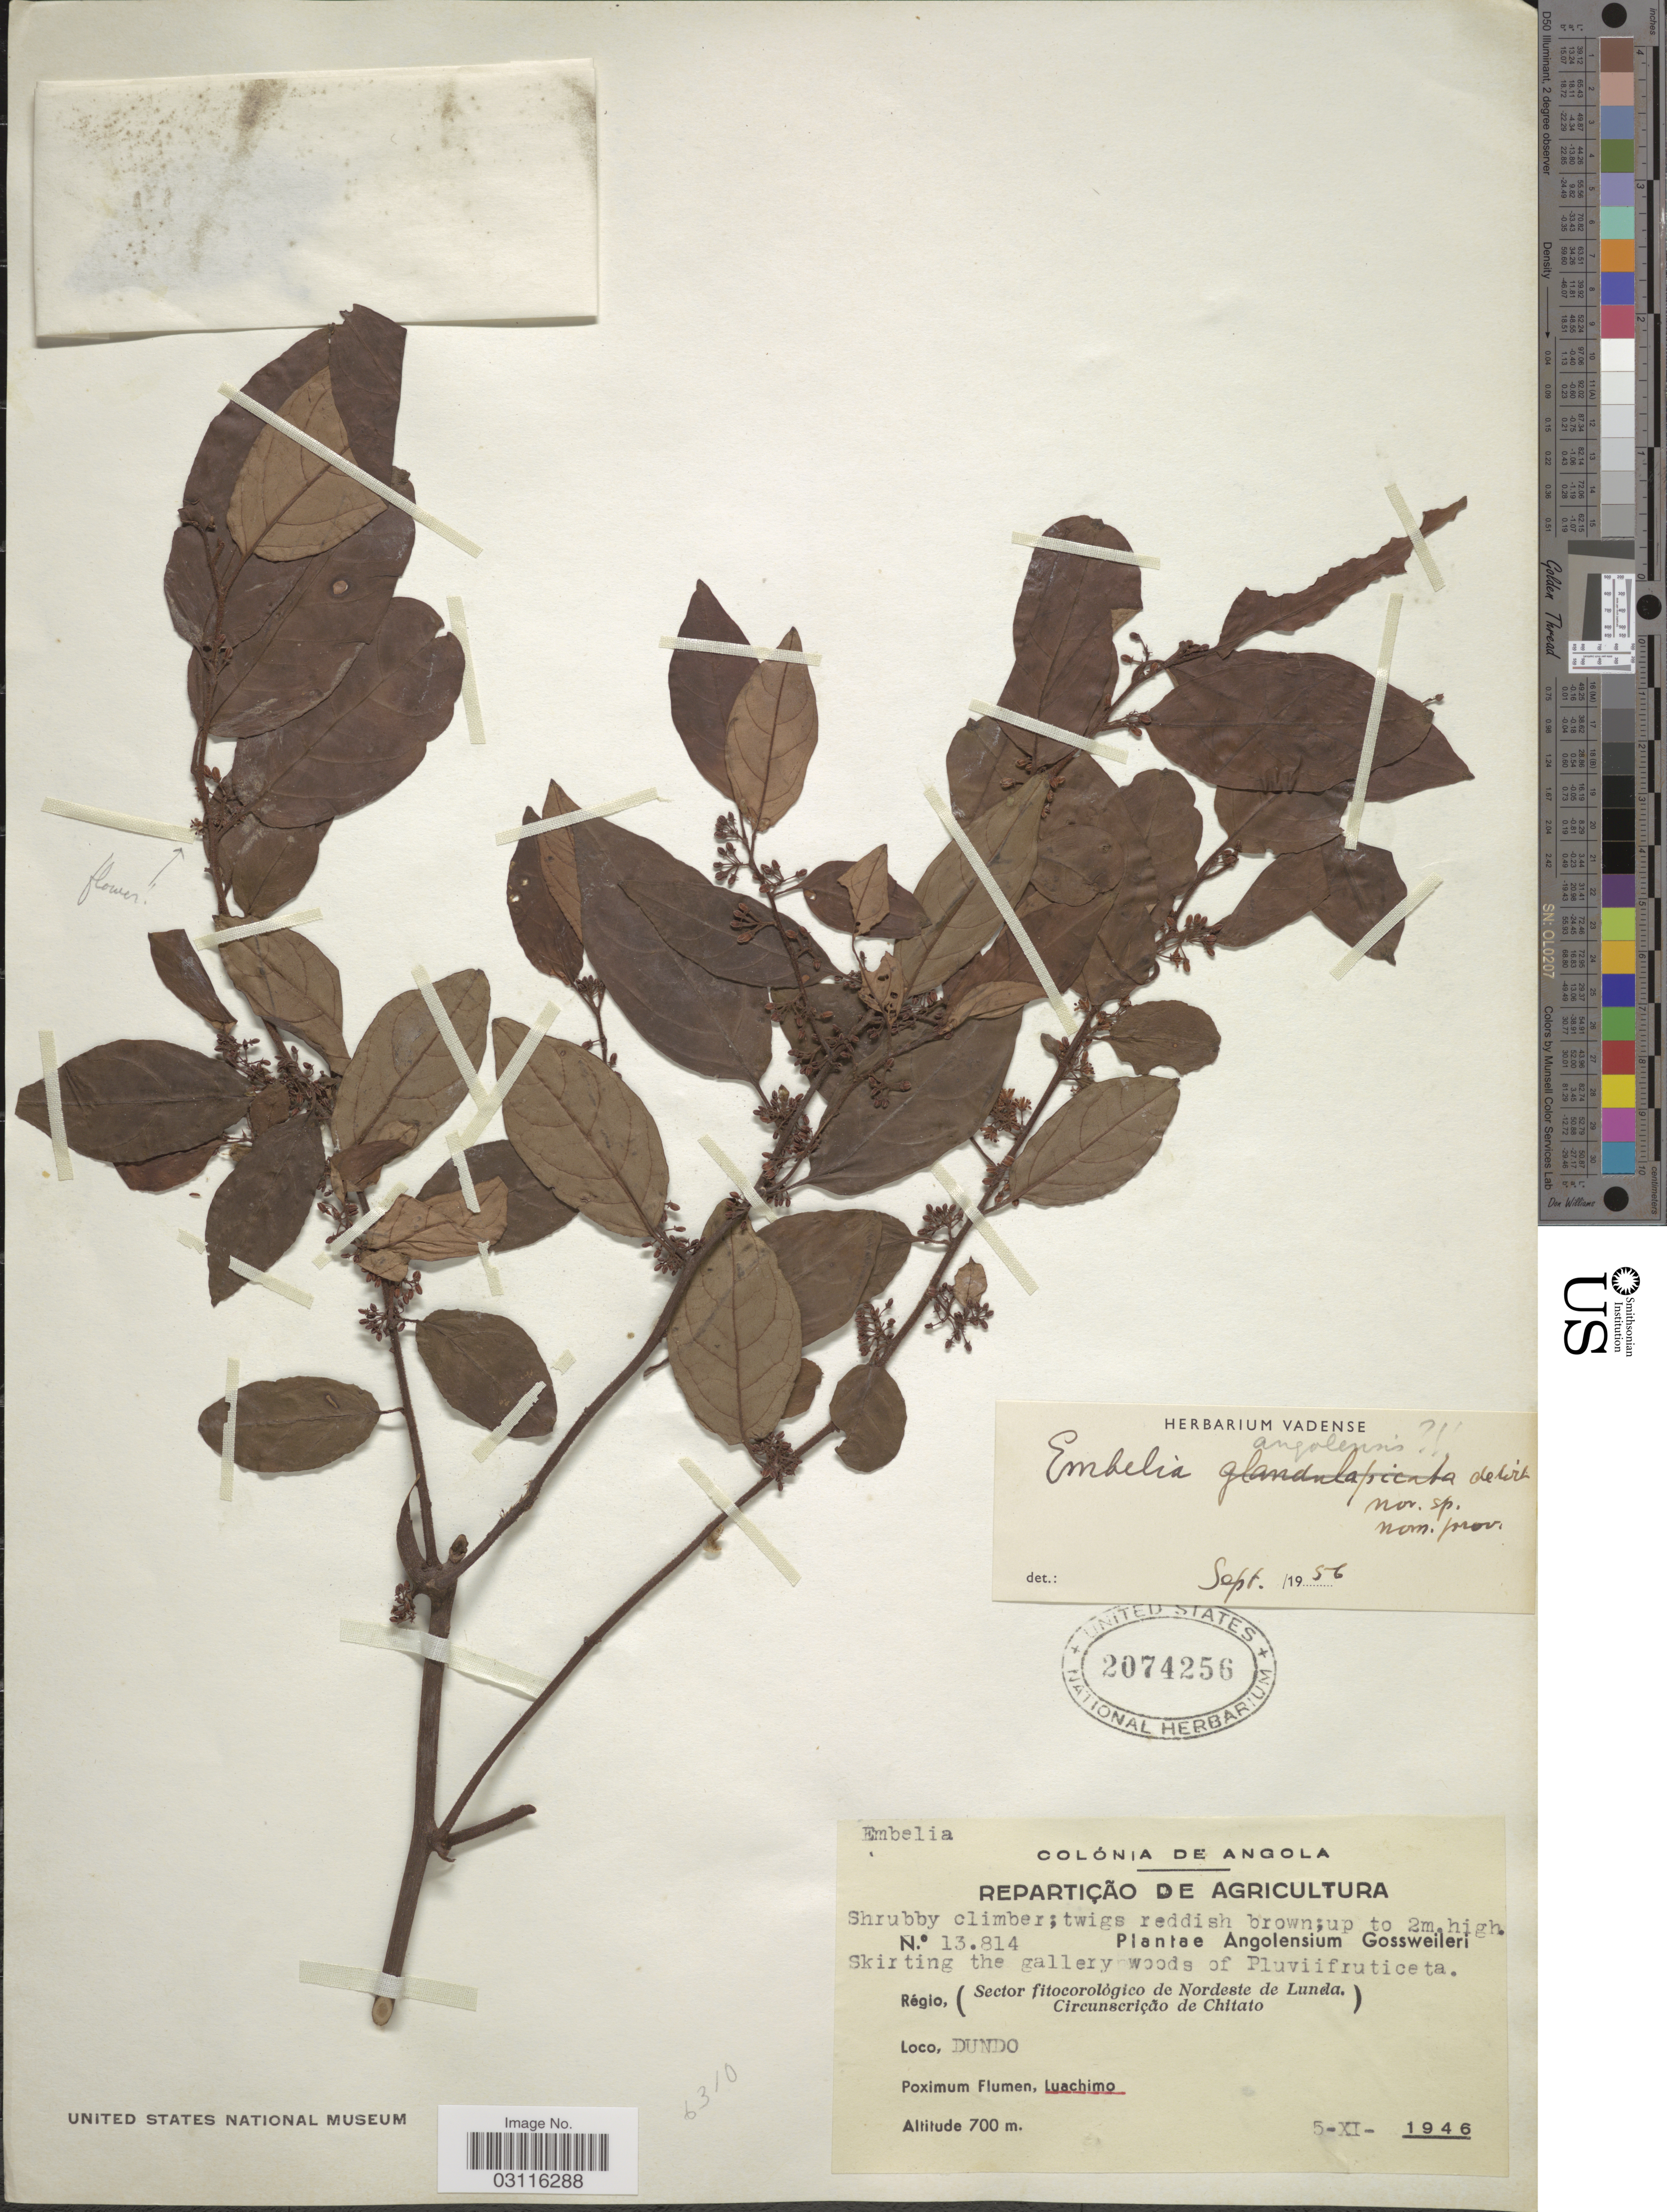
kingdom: Plantae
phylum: Tracheophyta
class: Magnoliopsida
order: Ericales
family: Primulaceae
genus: Embelia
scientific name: Embelia glandulaspicata sp. nov. ined.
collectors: -. Gossweiler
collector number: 13814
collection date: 1946-11-05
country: Angola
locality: Régio, (Sector fitocorológico de Nordeste de Lunda. Circunscrição de Chitato). Dundo. Luachimo.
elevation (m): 700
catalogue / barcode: US 2074256